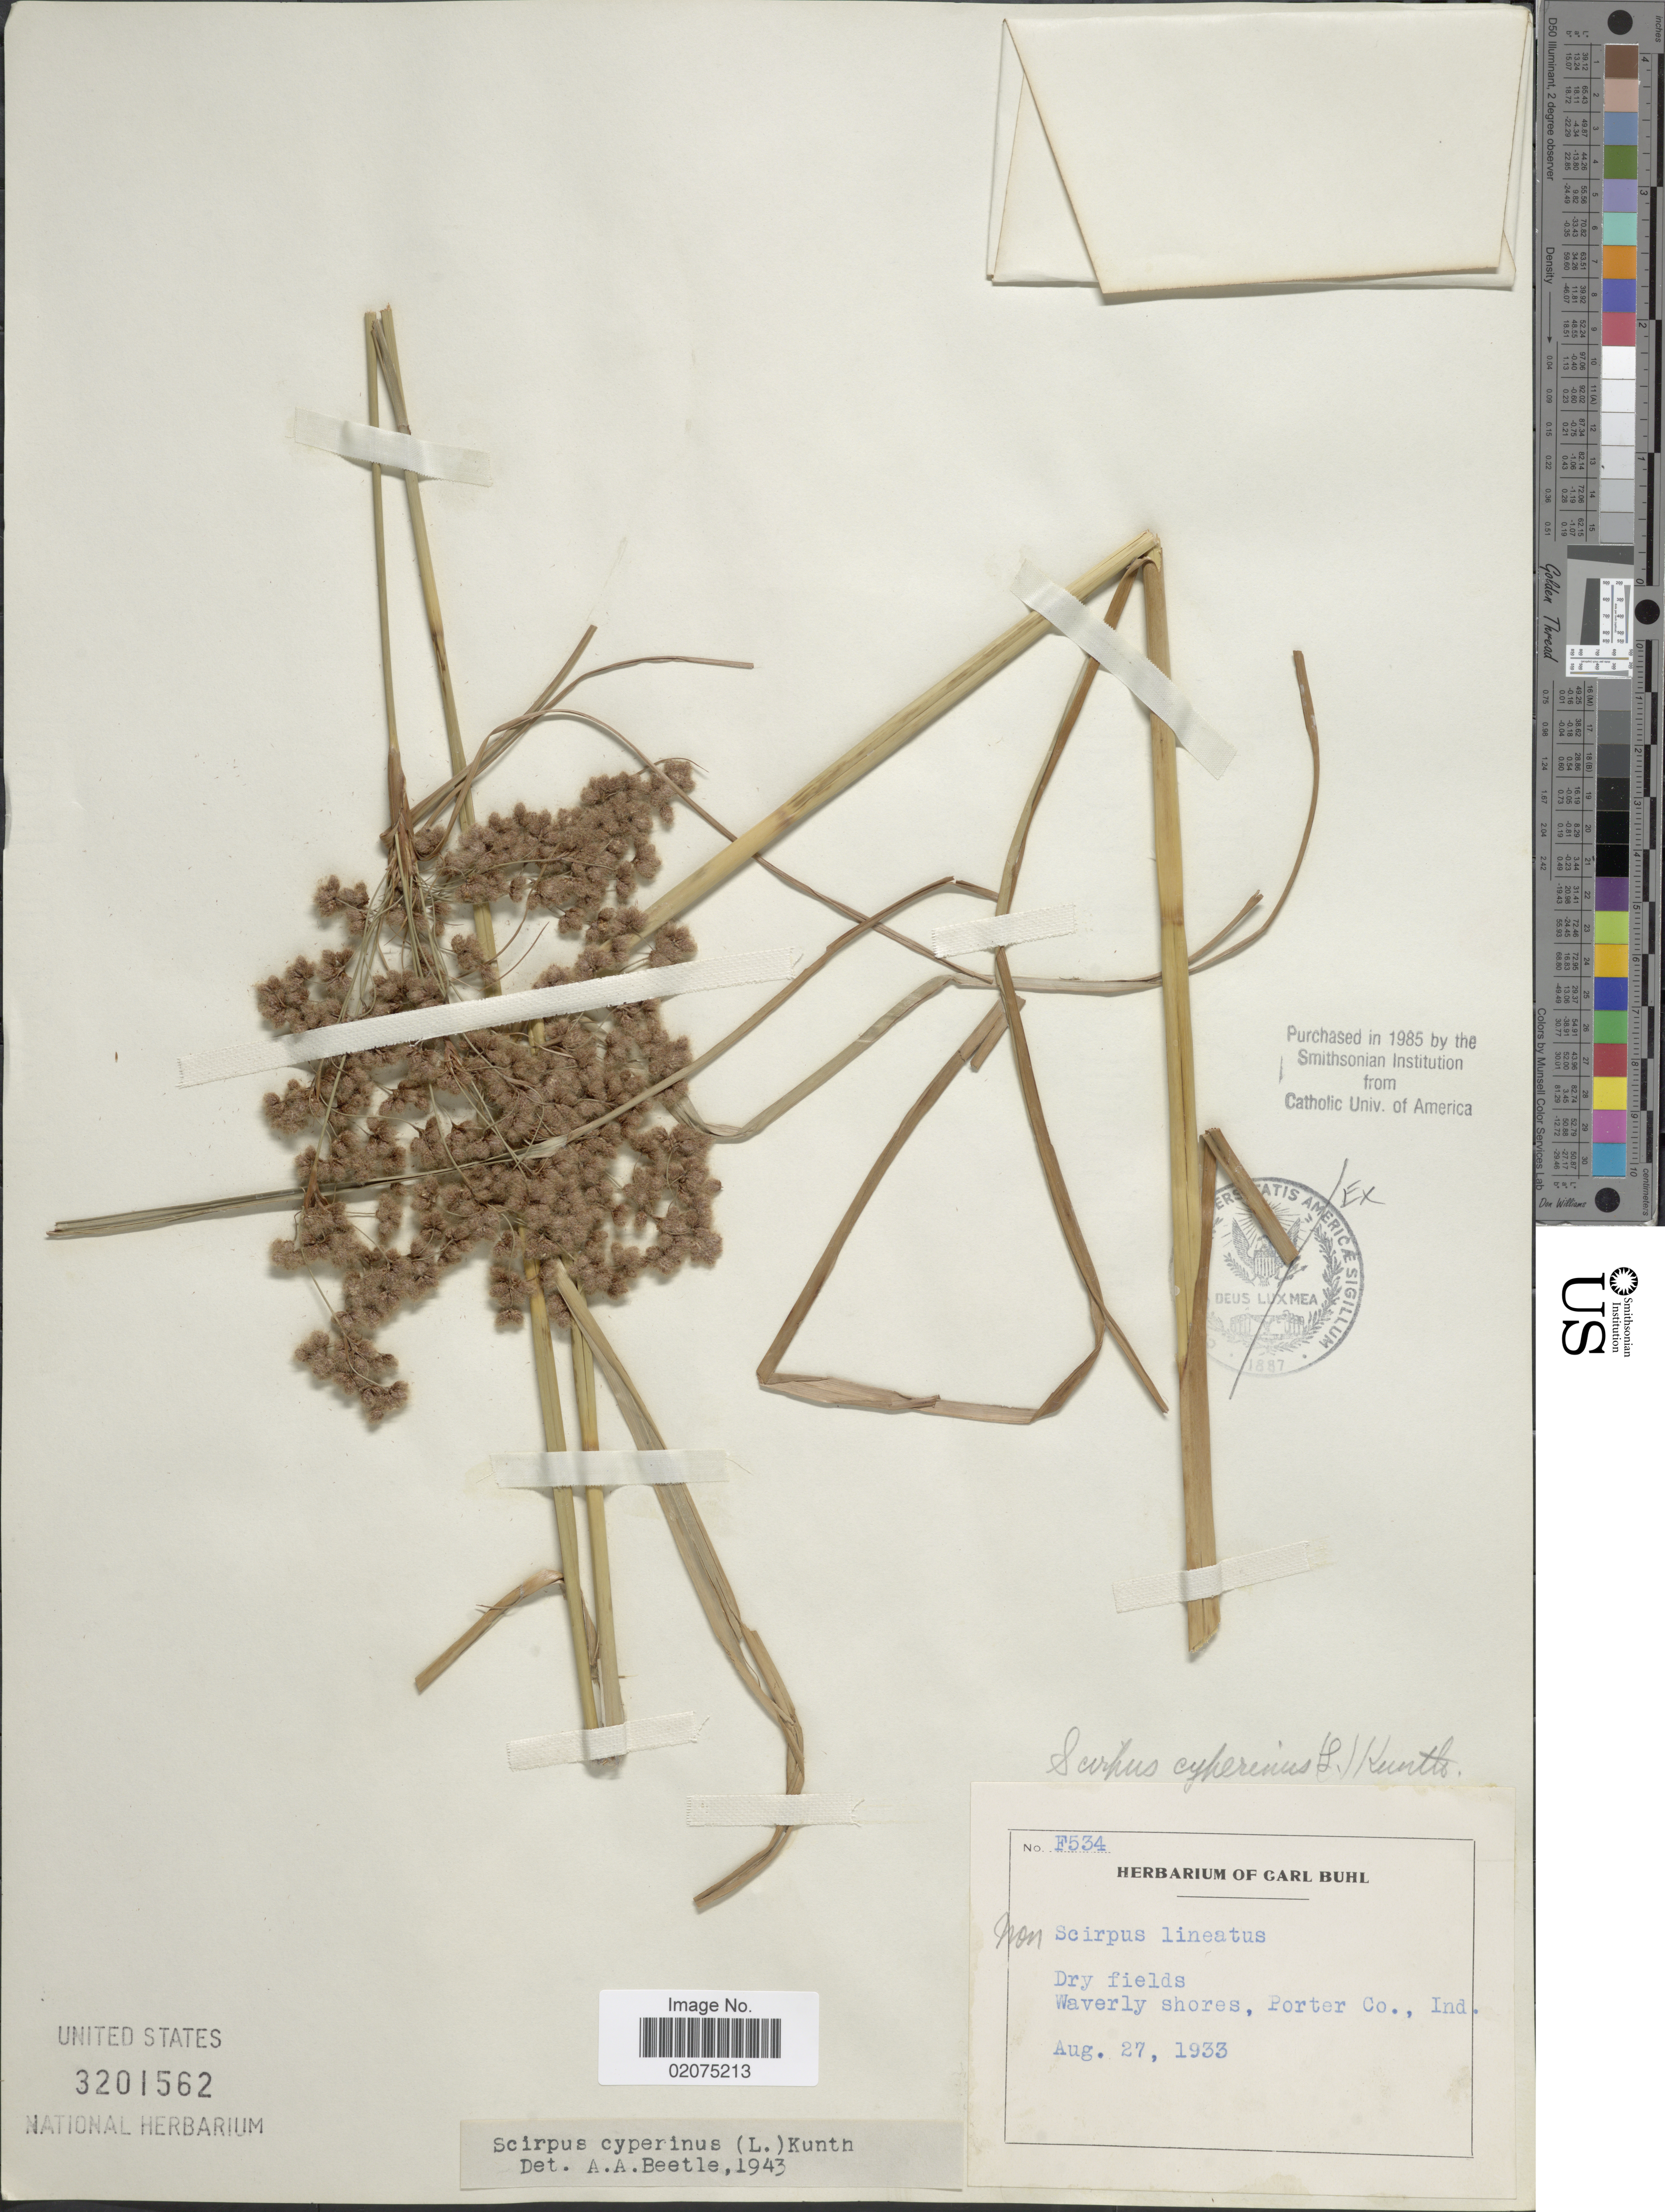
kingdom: Plantae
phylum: Tracheophyta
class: Liliopsida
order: Poales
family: Cyperaceae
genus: Scirpus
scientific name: Scirpus cyperinus (L.) Kunth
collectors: Ex herb. Carl Buhl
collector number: F534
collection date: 1933-08-27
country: United States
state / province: Indiana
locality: Waverly shores, Porter Co., Ind.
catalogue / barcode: US 3201562